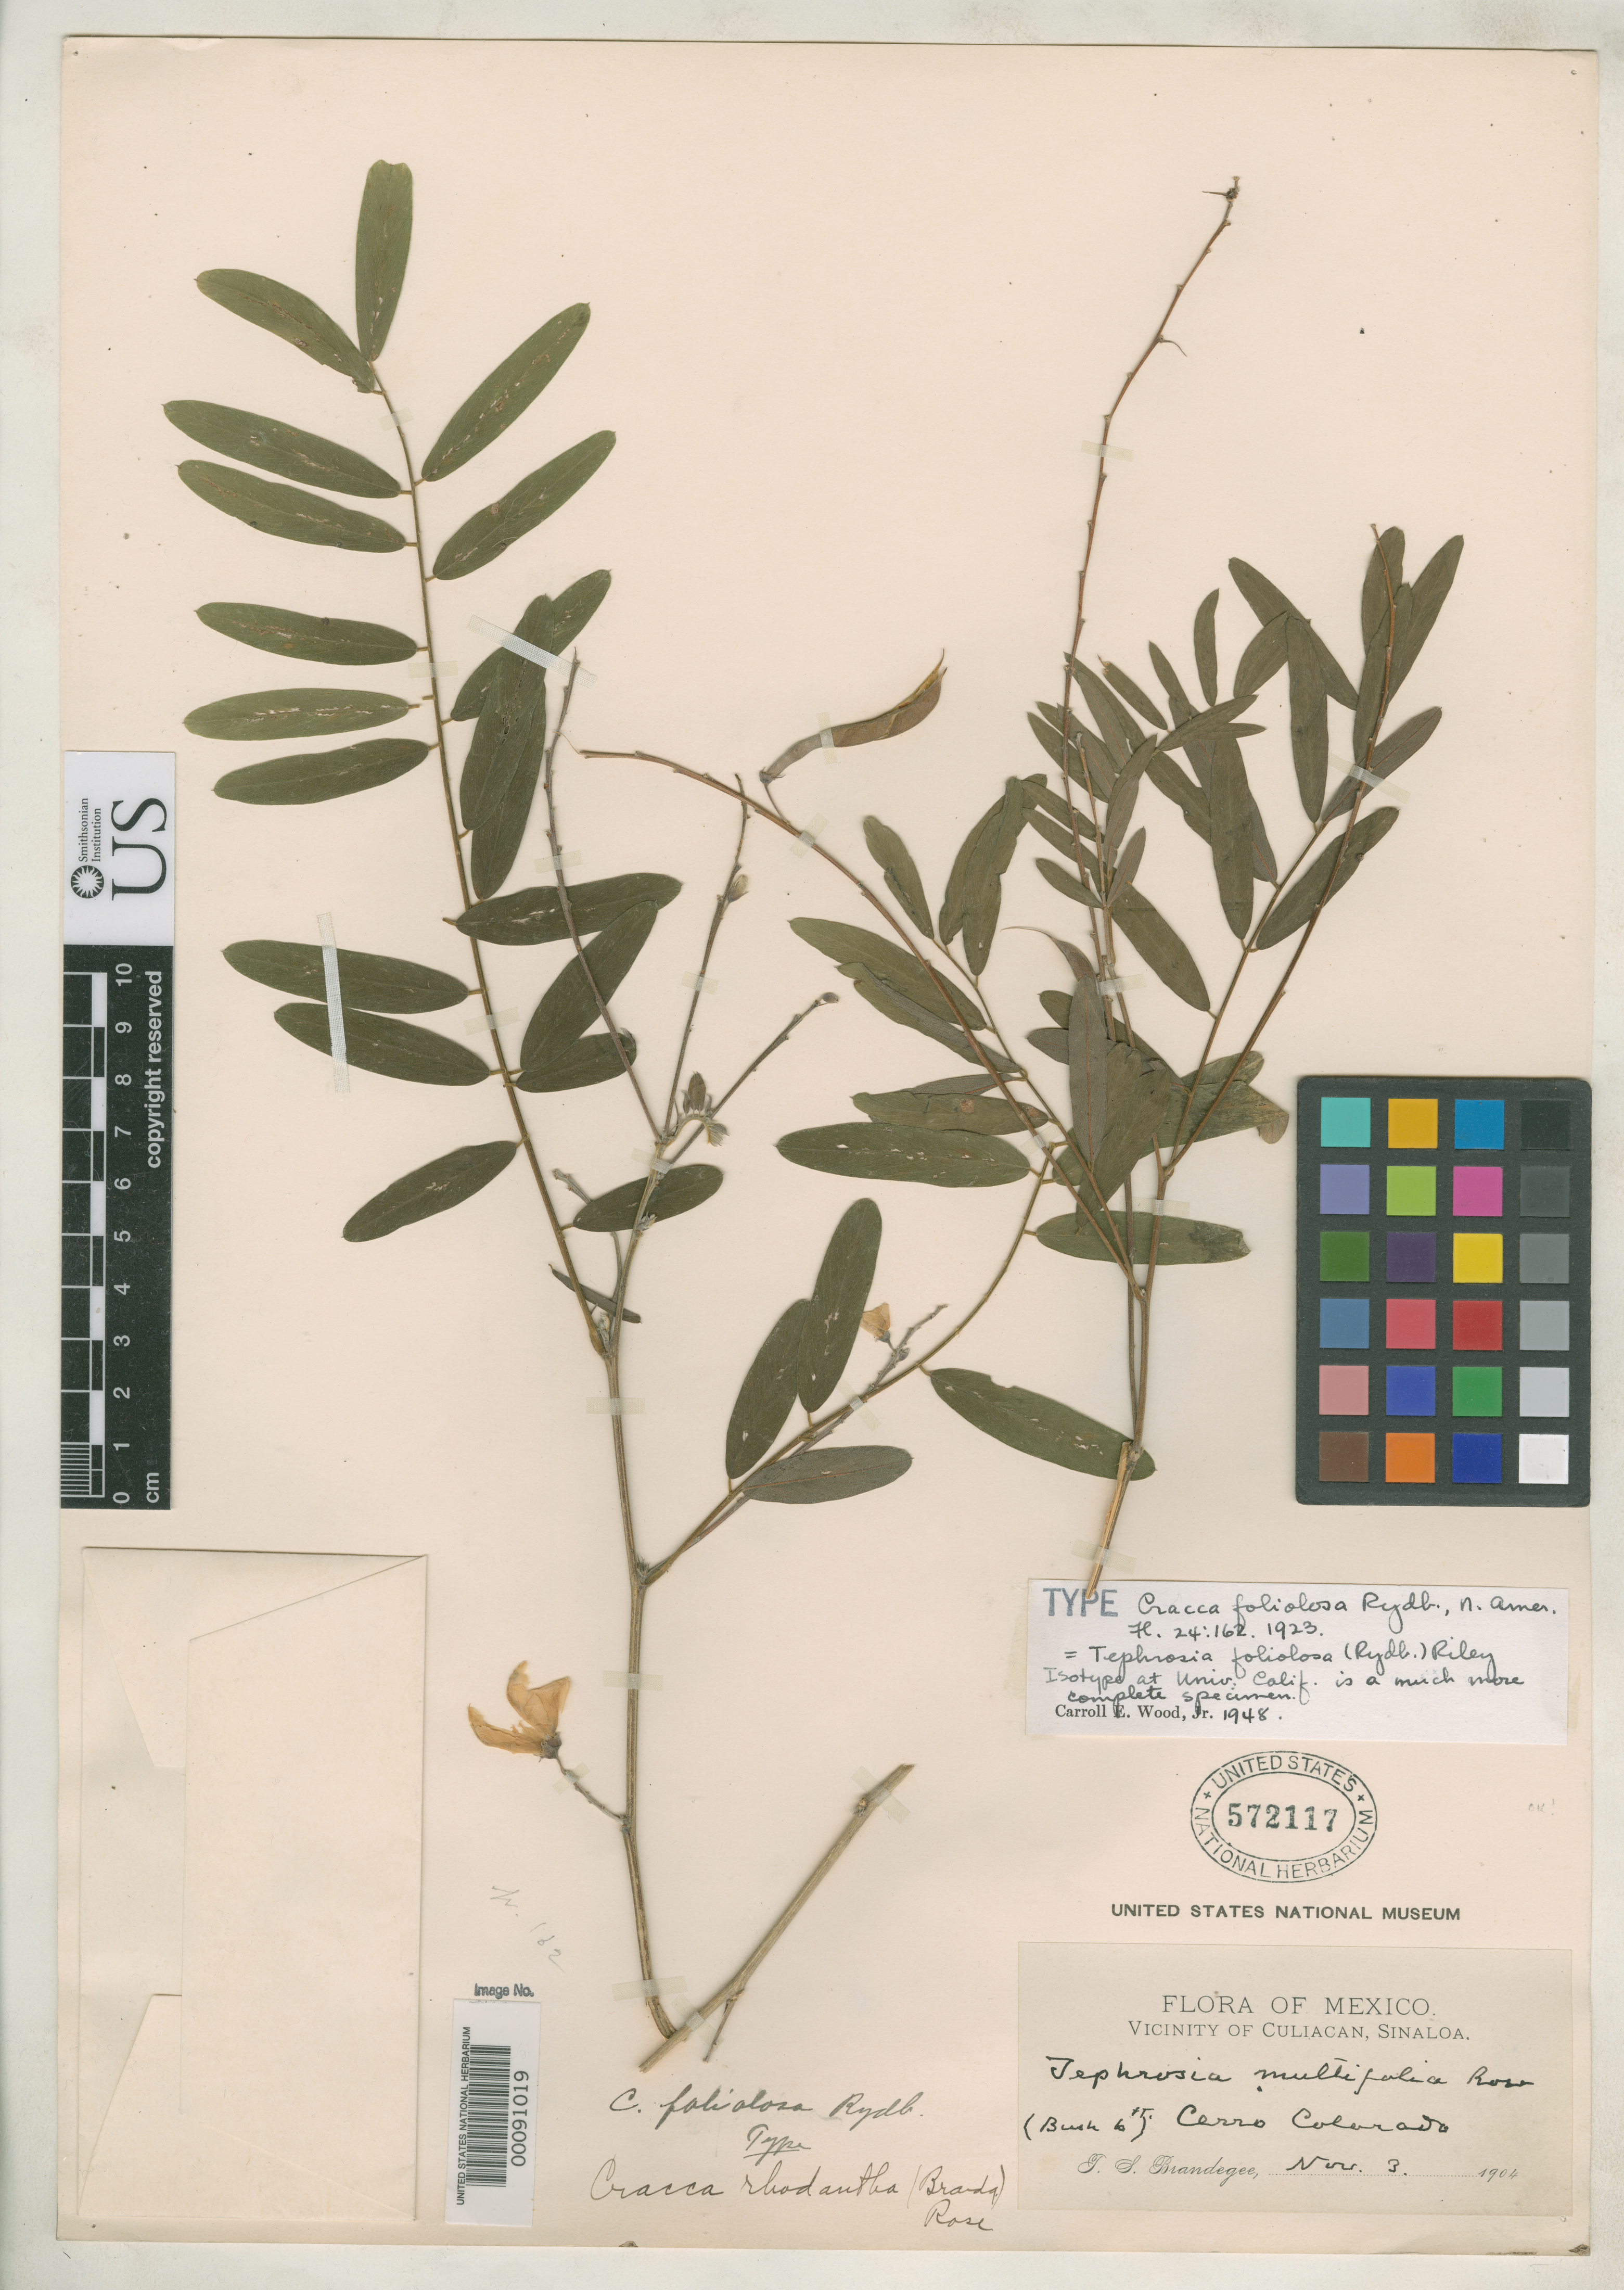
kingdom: Plantae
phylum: Tracheophyta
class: Magnoliopsida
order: Fabales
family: Fabaceae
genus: Cracca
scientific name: Cracca foliolosa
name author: Rydb.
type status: Holotype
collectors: T. S. Brandegee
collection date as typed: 03 Nov 1904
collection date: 1904-11-03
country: Mexico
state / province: Sinaloa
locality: Vicinity of Culiacan, Cerro Colorado.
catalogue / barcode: US 572117